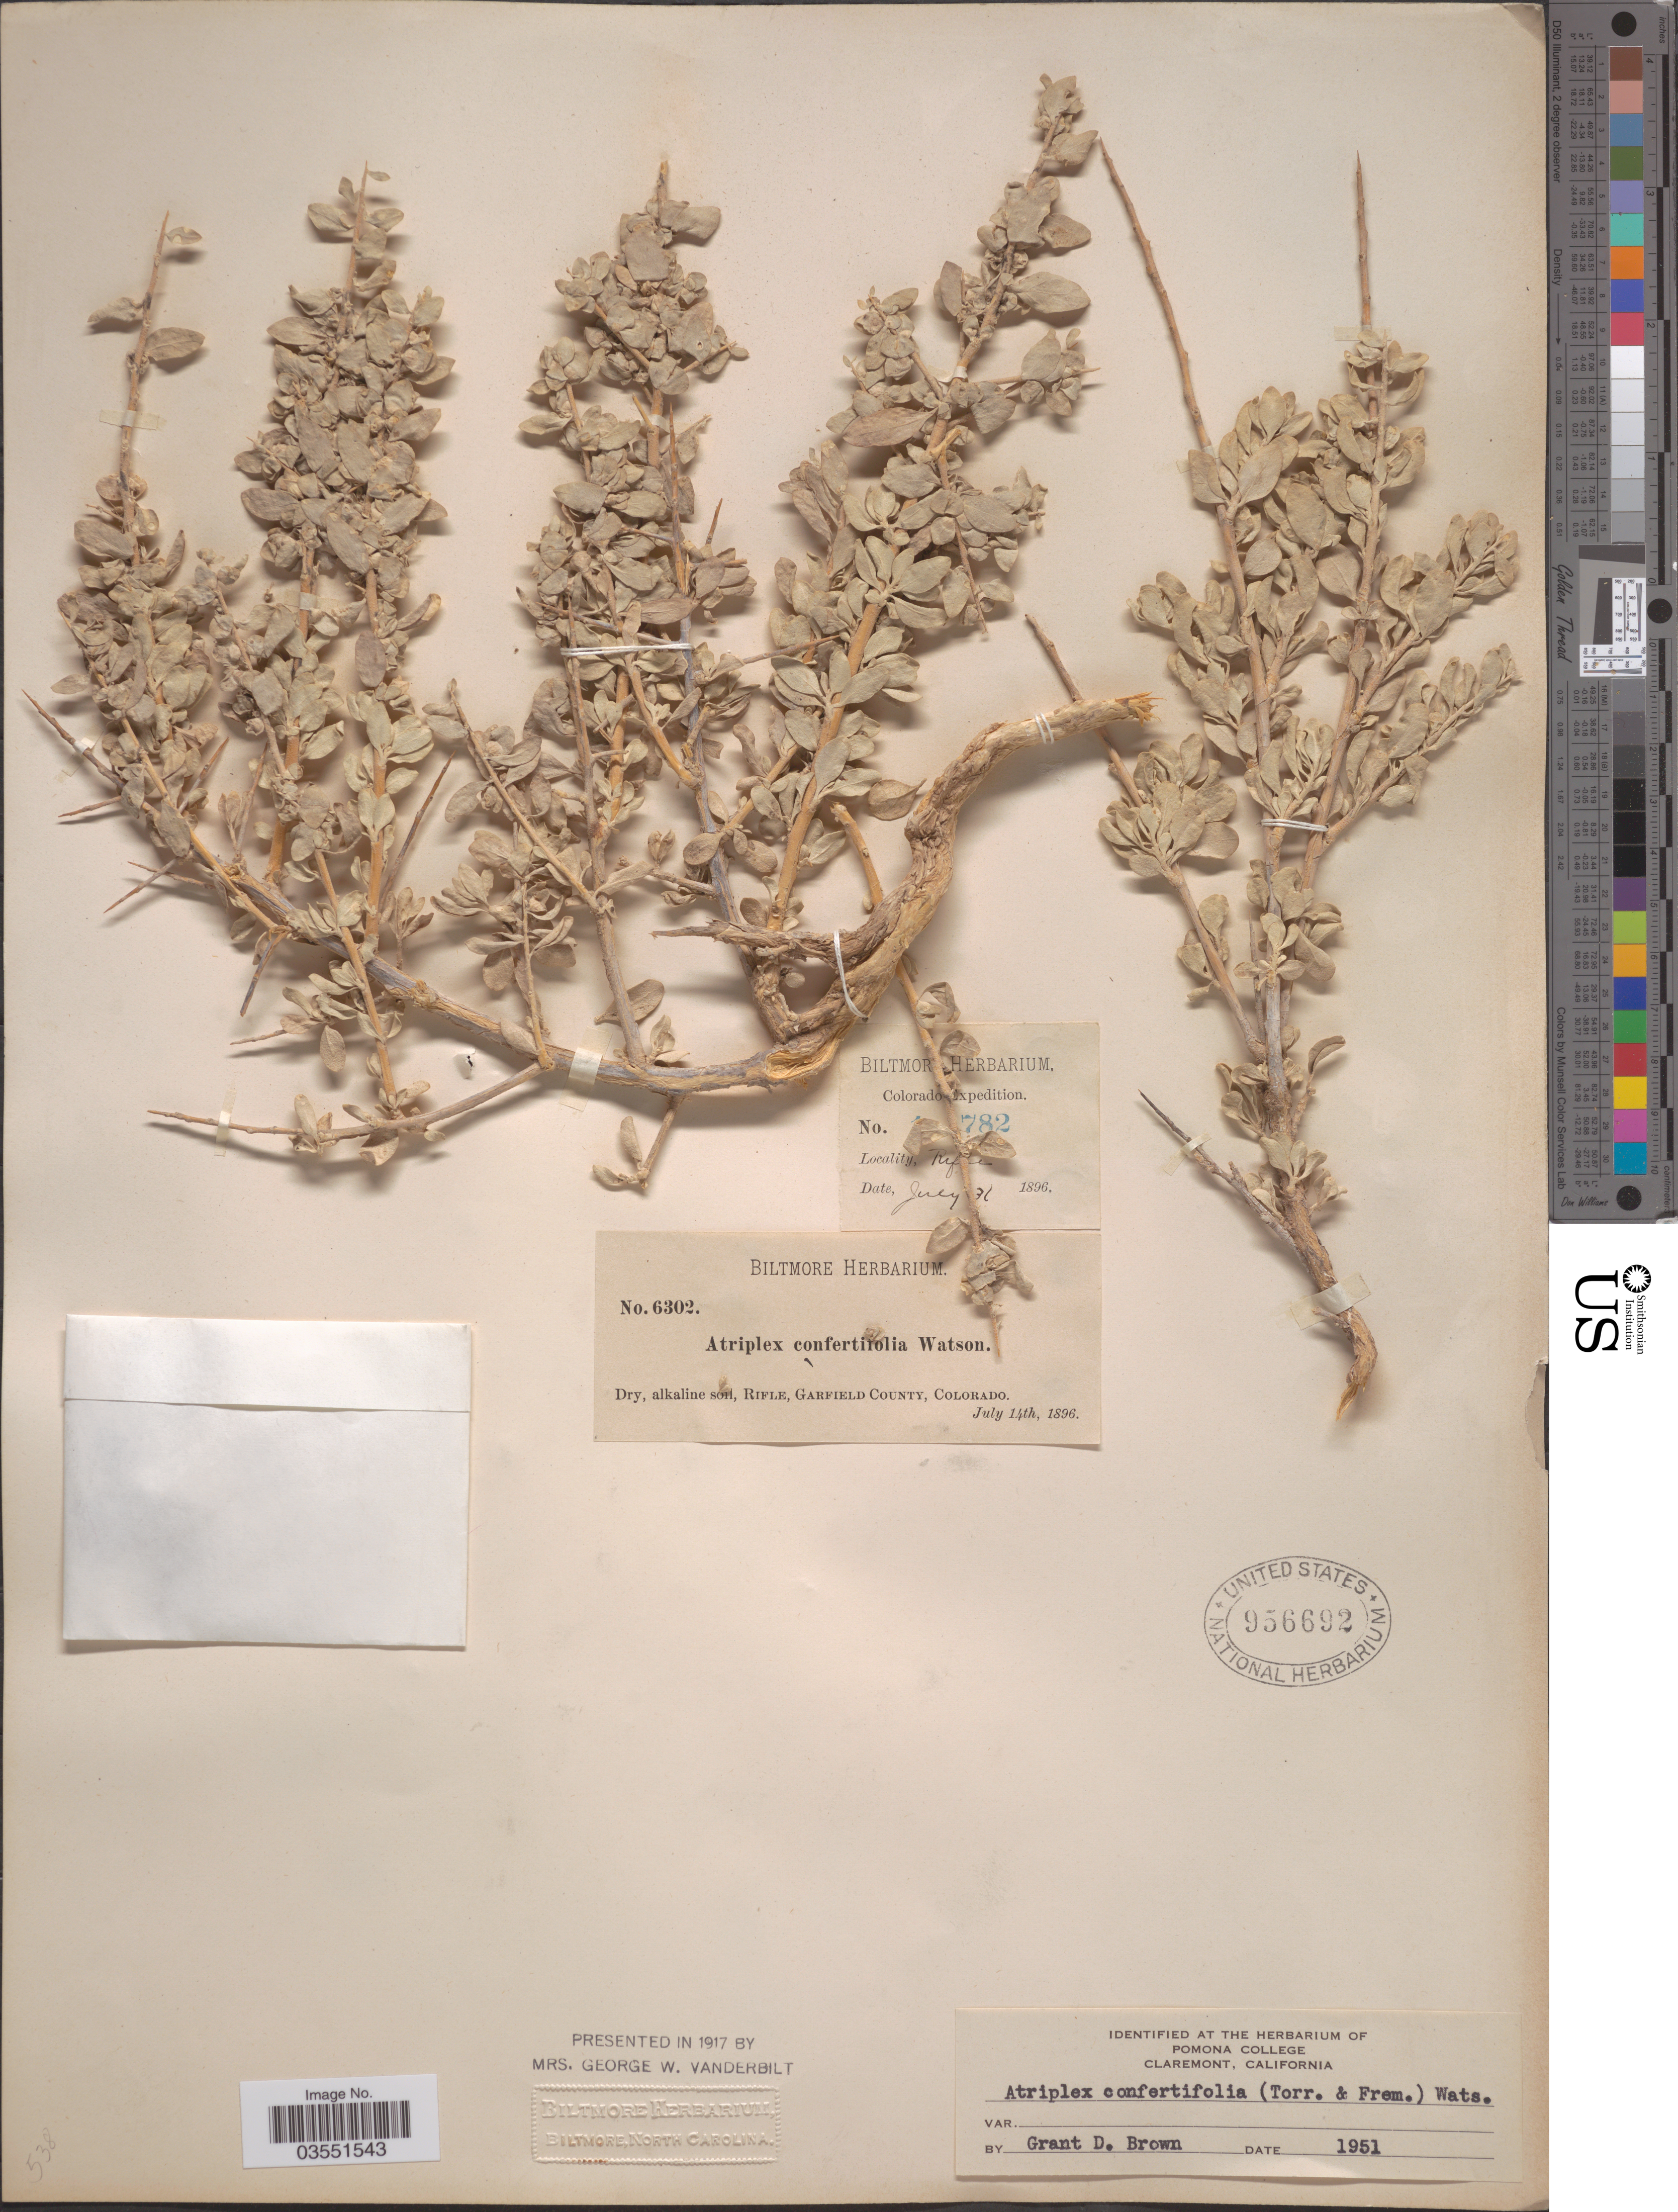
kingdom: Plantae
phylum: Tracheophyta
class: Magnoliopsida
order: Caryophyllales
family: Amaranthaceae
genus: Atriplex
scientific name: Atriplex confertifolia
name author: (Torr. & Frém.) S. Watson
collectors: ex herb. Biltmore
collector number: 6302/!782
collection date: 1896-07-14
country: United States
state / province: Colorado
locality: Alkaline soil, Rifle, Garfield County.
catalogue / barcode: US 956692